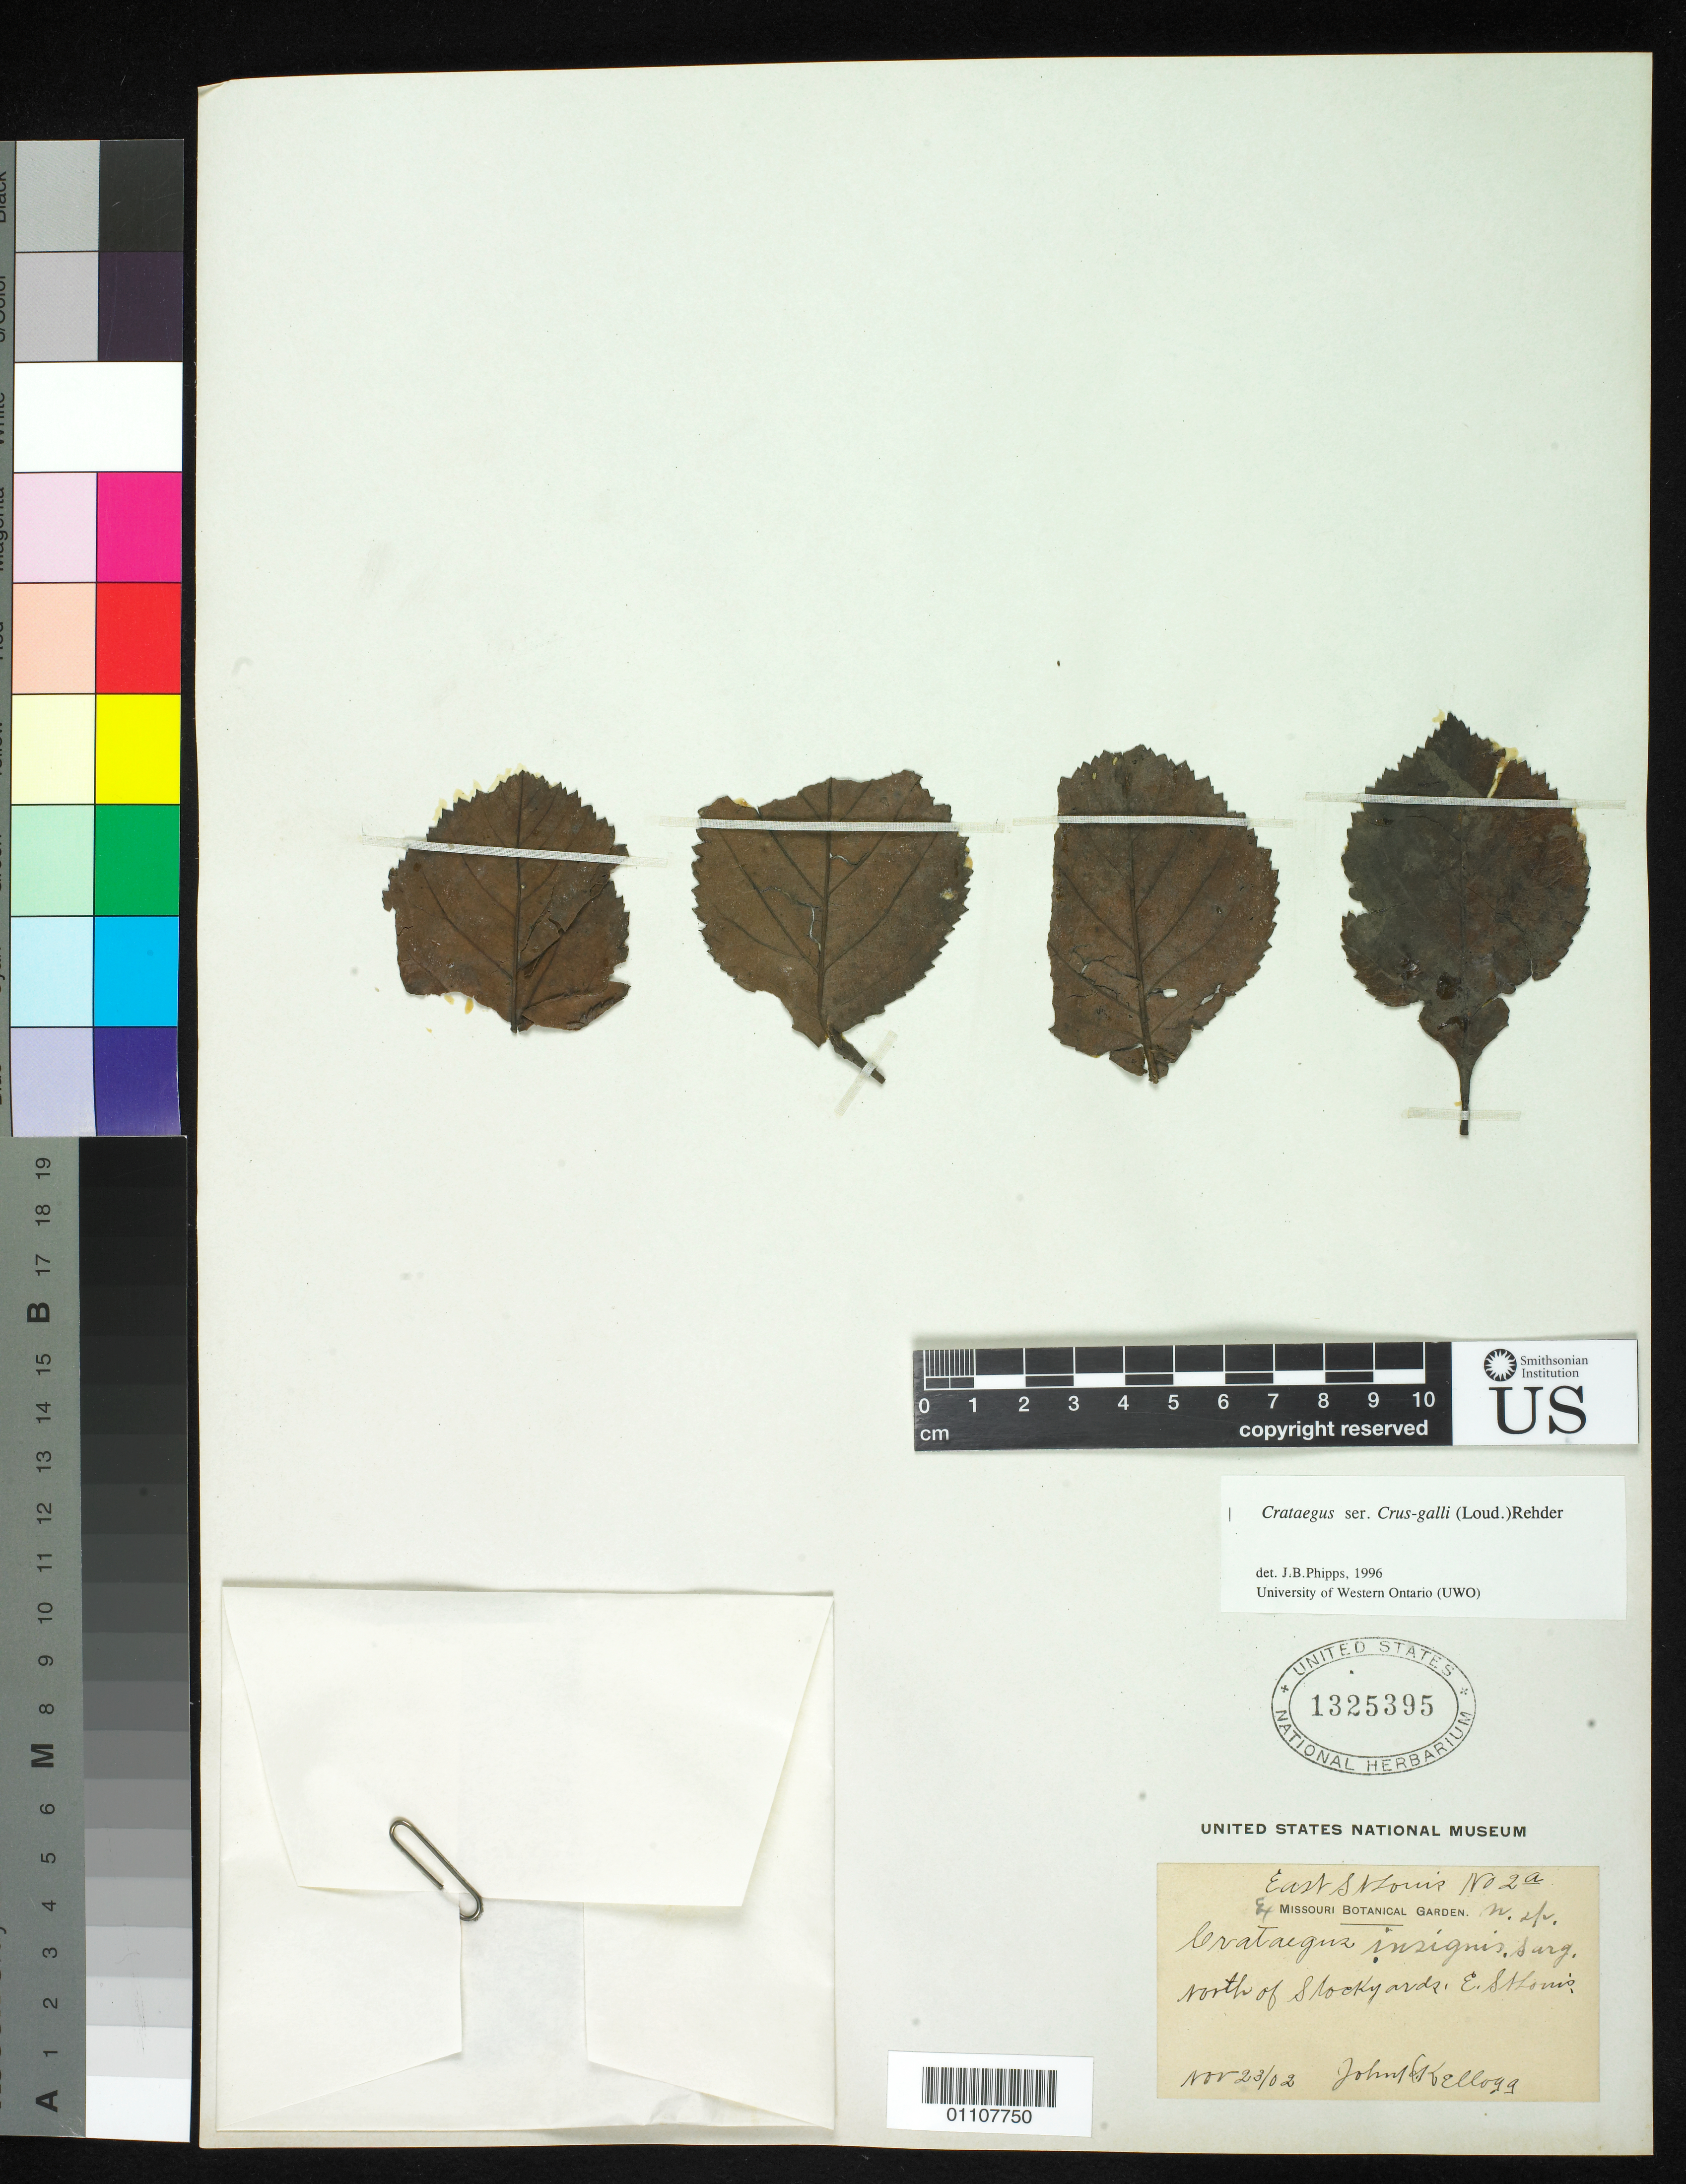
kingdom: Plantae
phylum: Tracheophyta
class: Magnoliopsida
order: Rosales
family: Rosaceae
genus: Crataegus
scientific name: Crataegus insignis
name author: Sarg.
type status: Syntype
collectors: J. H. Kellogg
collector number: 2 A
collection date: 1902-11-23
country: United States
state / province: Missouri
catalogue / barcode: US 1325395